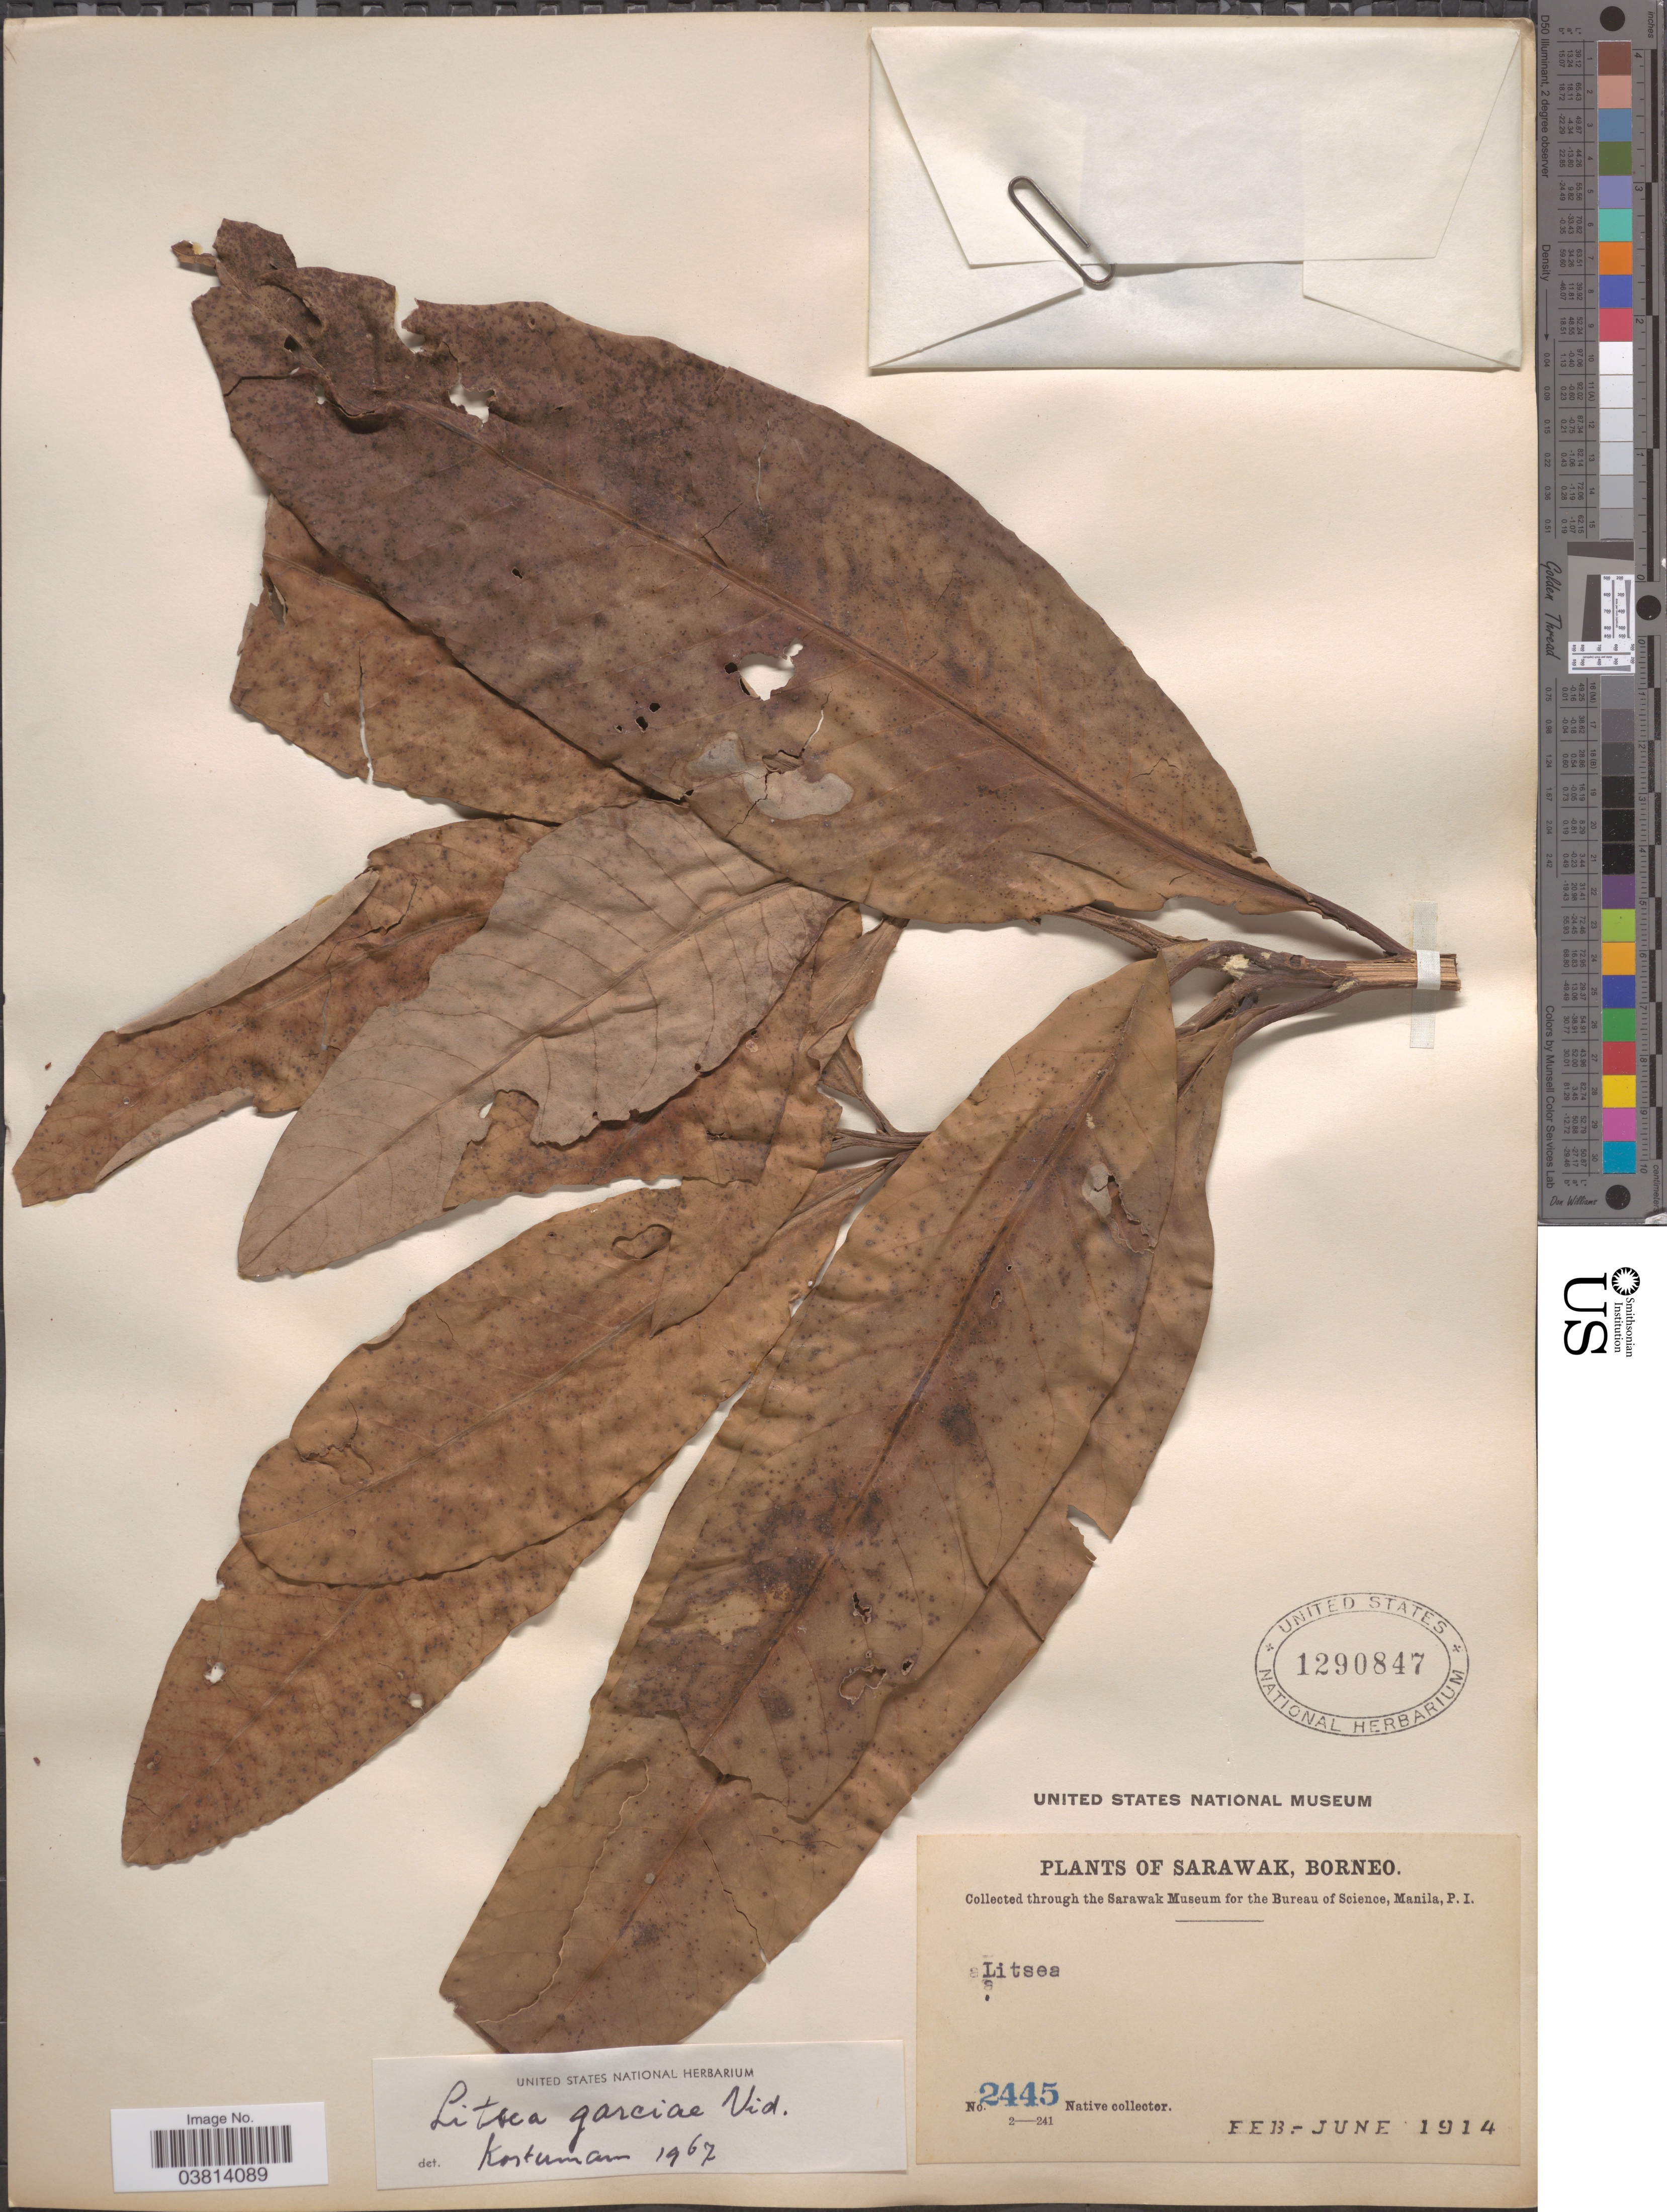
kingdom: Plantae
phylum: Tracheophyta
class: Magnoliopsida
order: Laurales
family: Lauraceae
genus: Litsea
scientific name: Litsea garciae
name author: S. Vidal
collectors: Native collector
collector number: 2445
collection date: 1914-02/1914-06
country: Malaysia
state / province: Sarawak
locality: Sarawak, Borneo.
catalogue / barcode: US 1290847